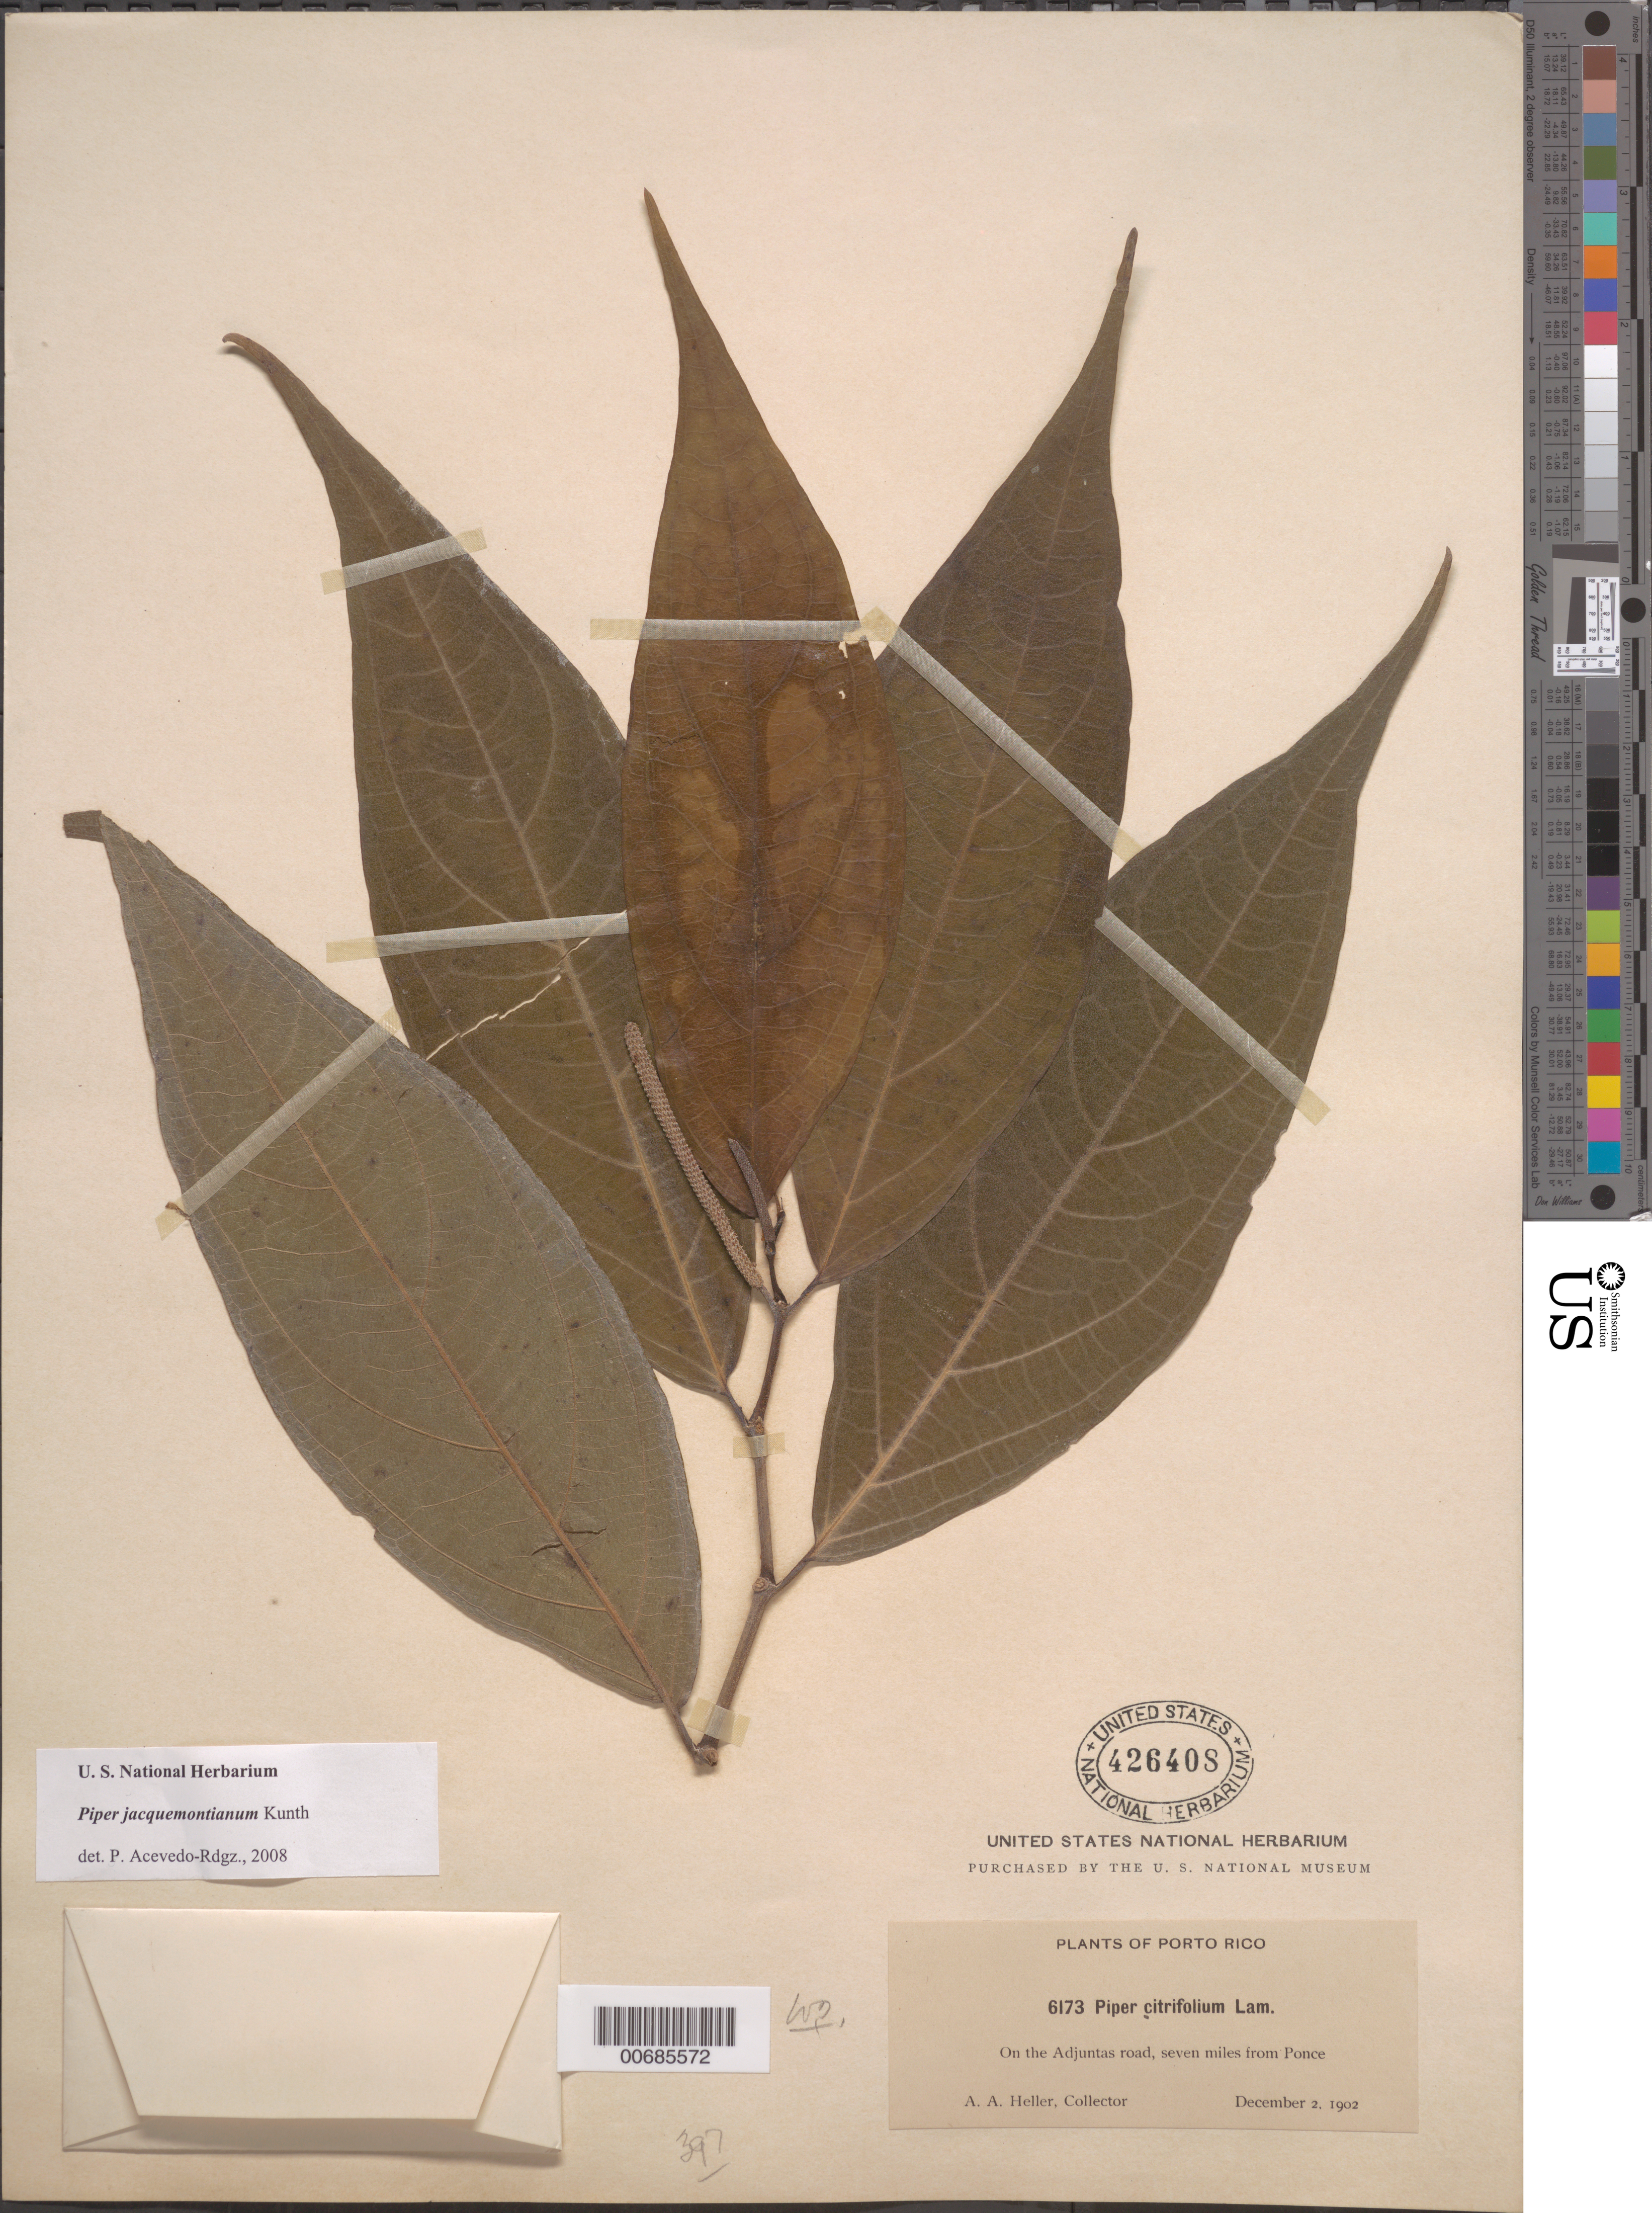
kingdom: Plantae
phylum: Tracheophyta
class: Magnoliopsida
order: Piperales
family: Piperaceae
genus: Piper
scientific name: Piper citrifolium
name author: Lam.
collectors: A. A. Heller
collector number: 6173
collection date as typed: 02 Dec 1902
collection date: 1902-12-02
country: Puerto Rico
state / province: Ponce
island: Greater Antilles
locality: On the Adjuntas Road, seven miles from Ponce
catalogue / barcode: US 426408